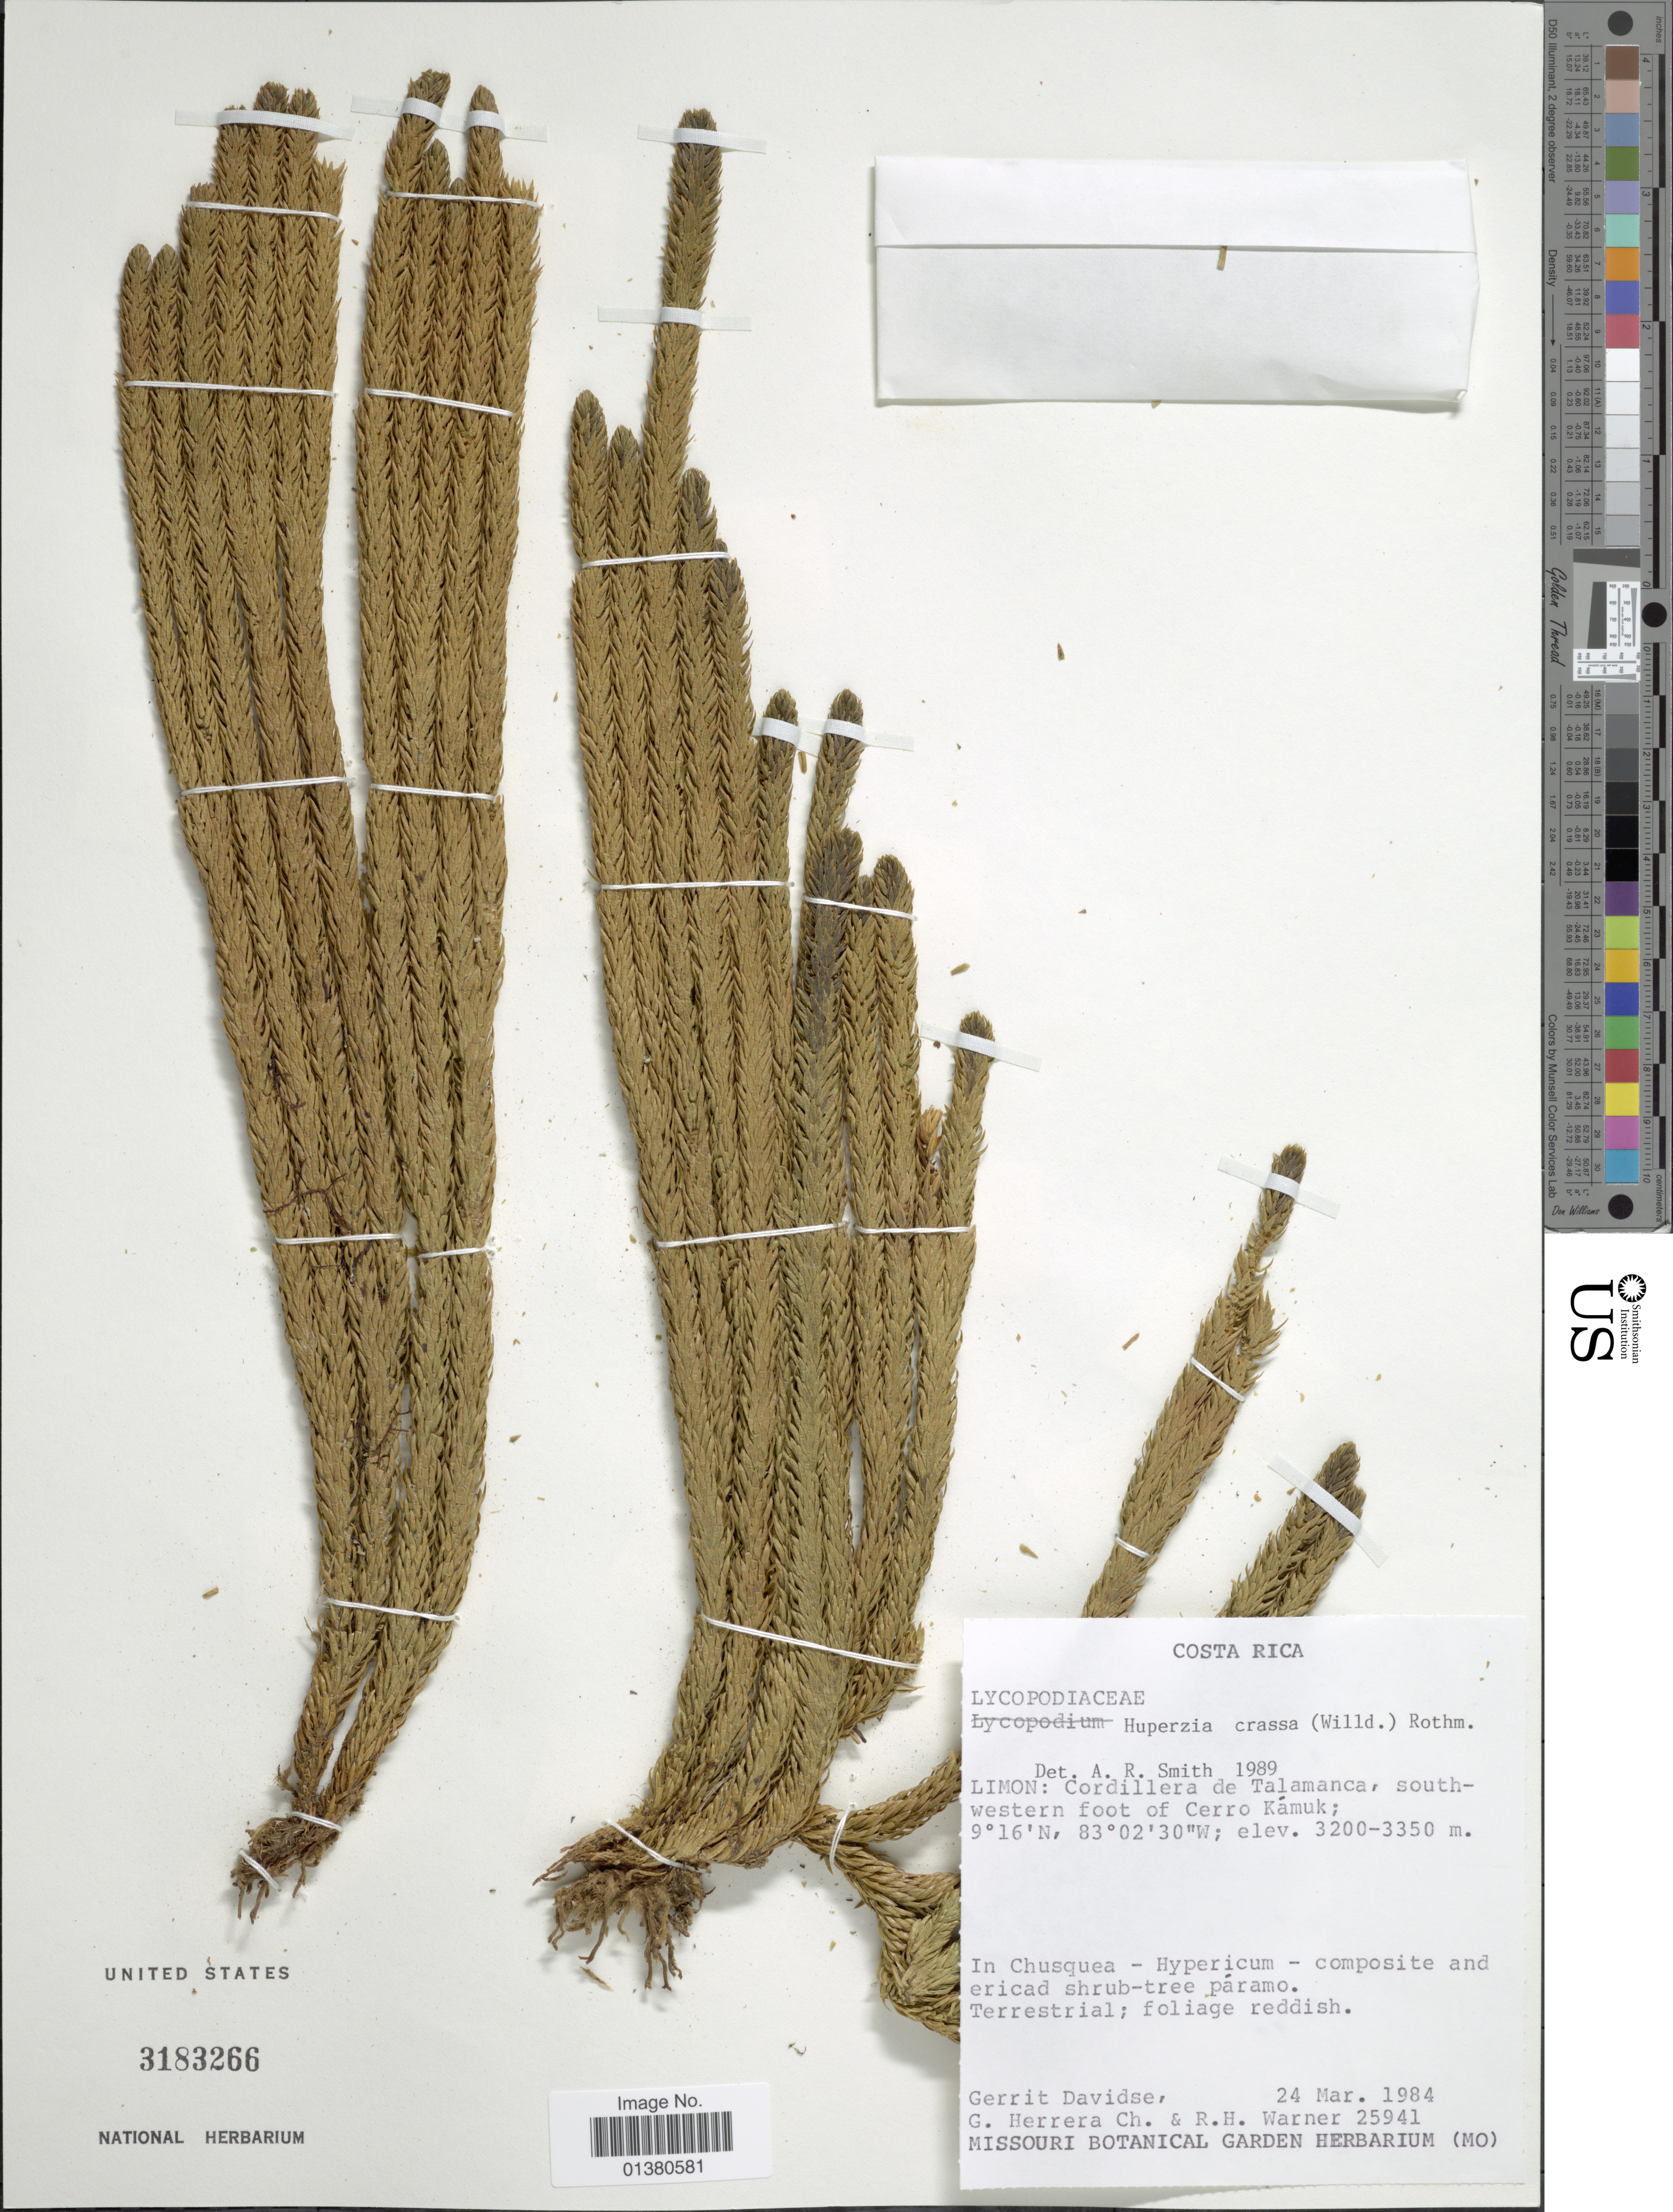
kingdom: Plantae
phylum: Tracheophyta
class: Lycopodiopsida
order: Lycopodiales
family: Lycopodiaceae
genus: Phlegmariurus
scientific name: Phlegmariurus crassus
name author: (Humb. & Bonpl. ex Willd.) B. Øllg.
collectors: G. Davidse, G. Herrera Ch. & R. H. Warner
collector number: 25941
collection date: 1984-03-24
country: Costa Rica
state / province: Limón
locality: Limon: Cordillera de Talamanca, south-western foot of Cerro Kámuk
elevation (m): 3200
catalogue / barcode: US 3183266